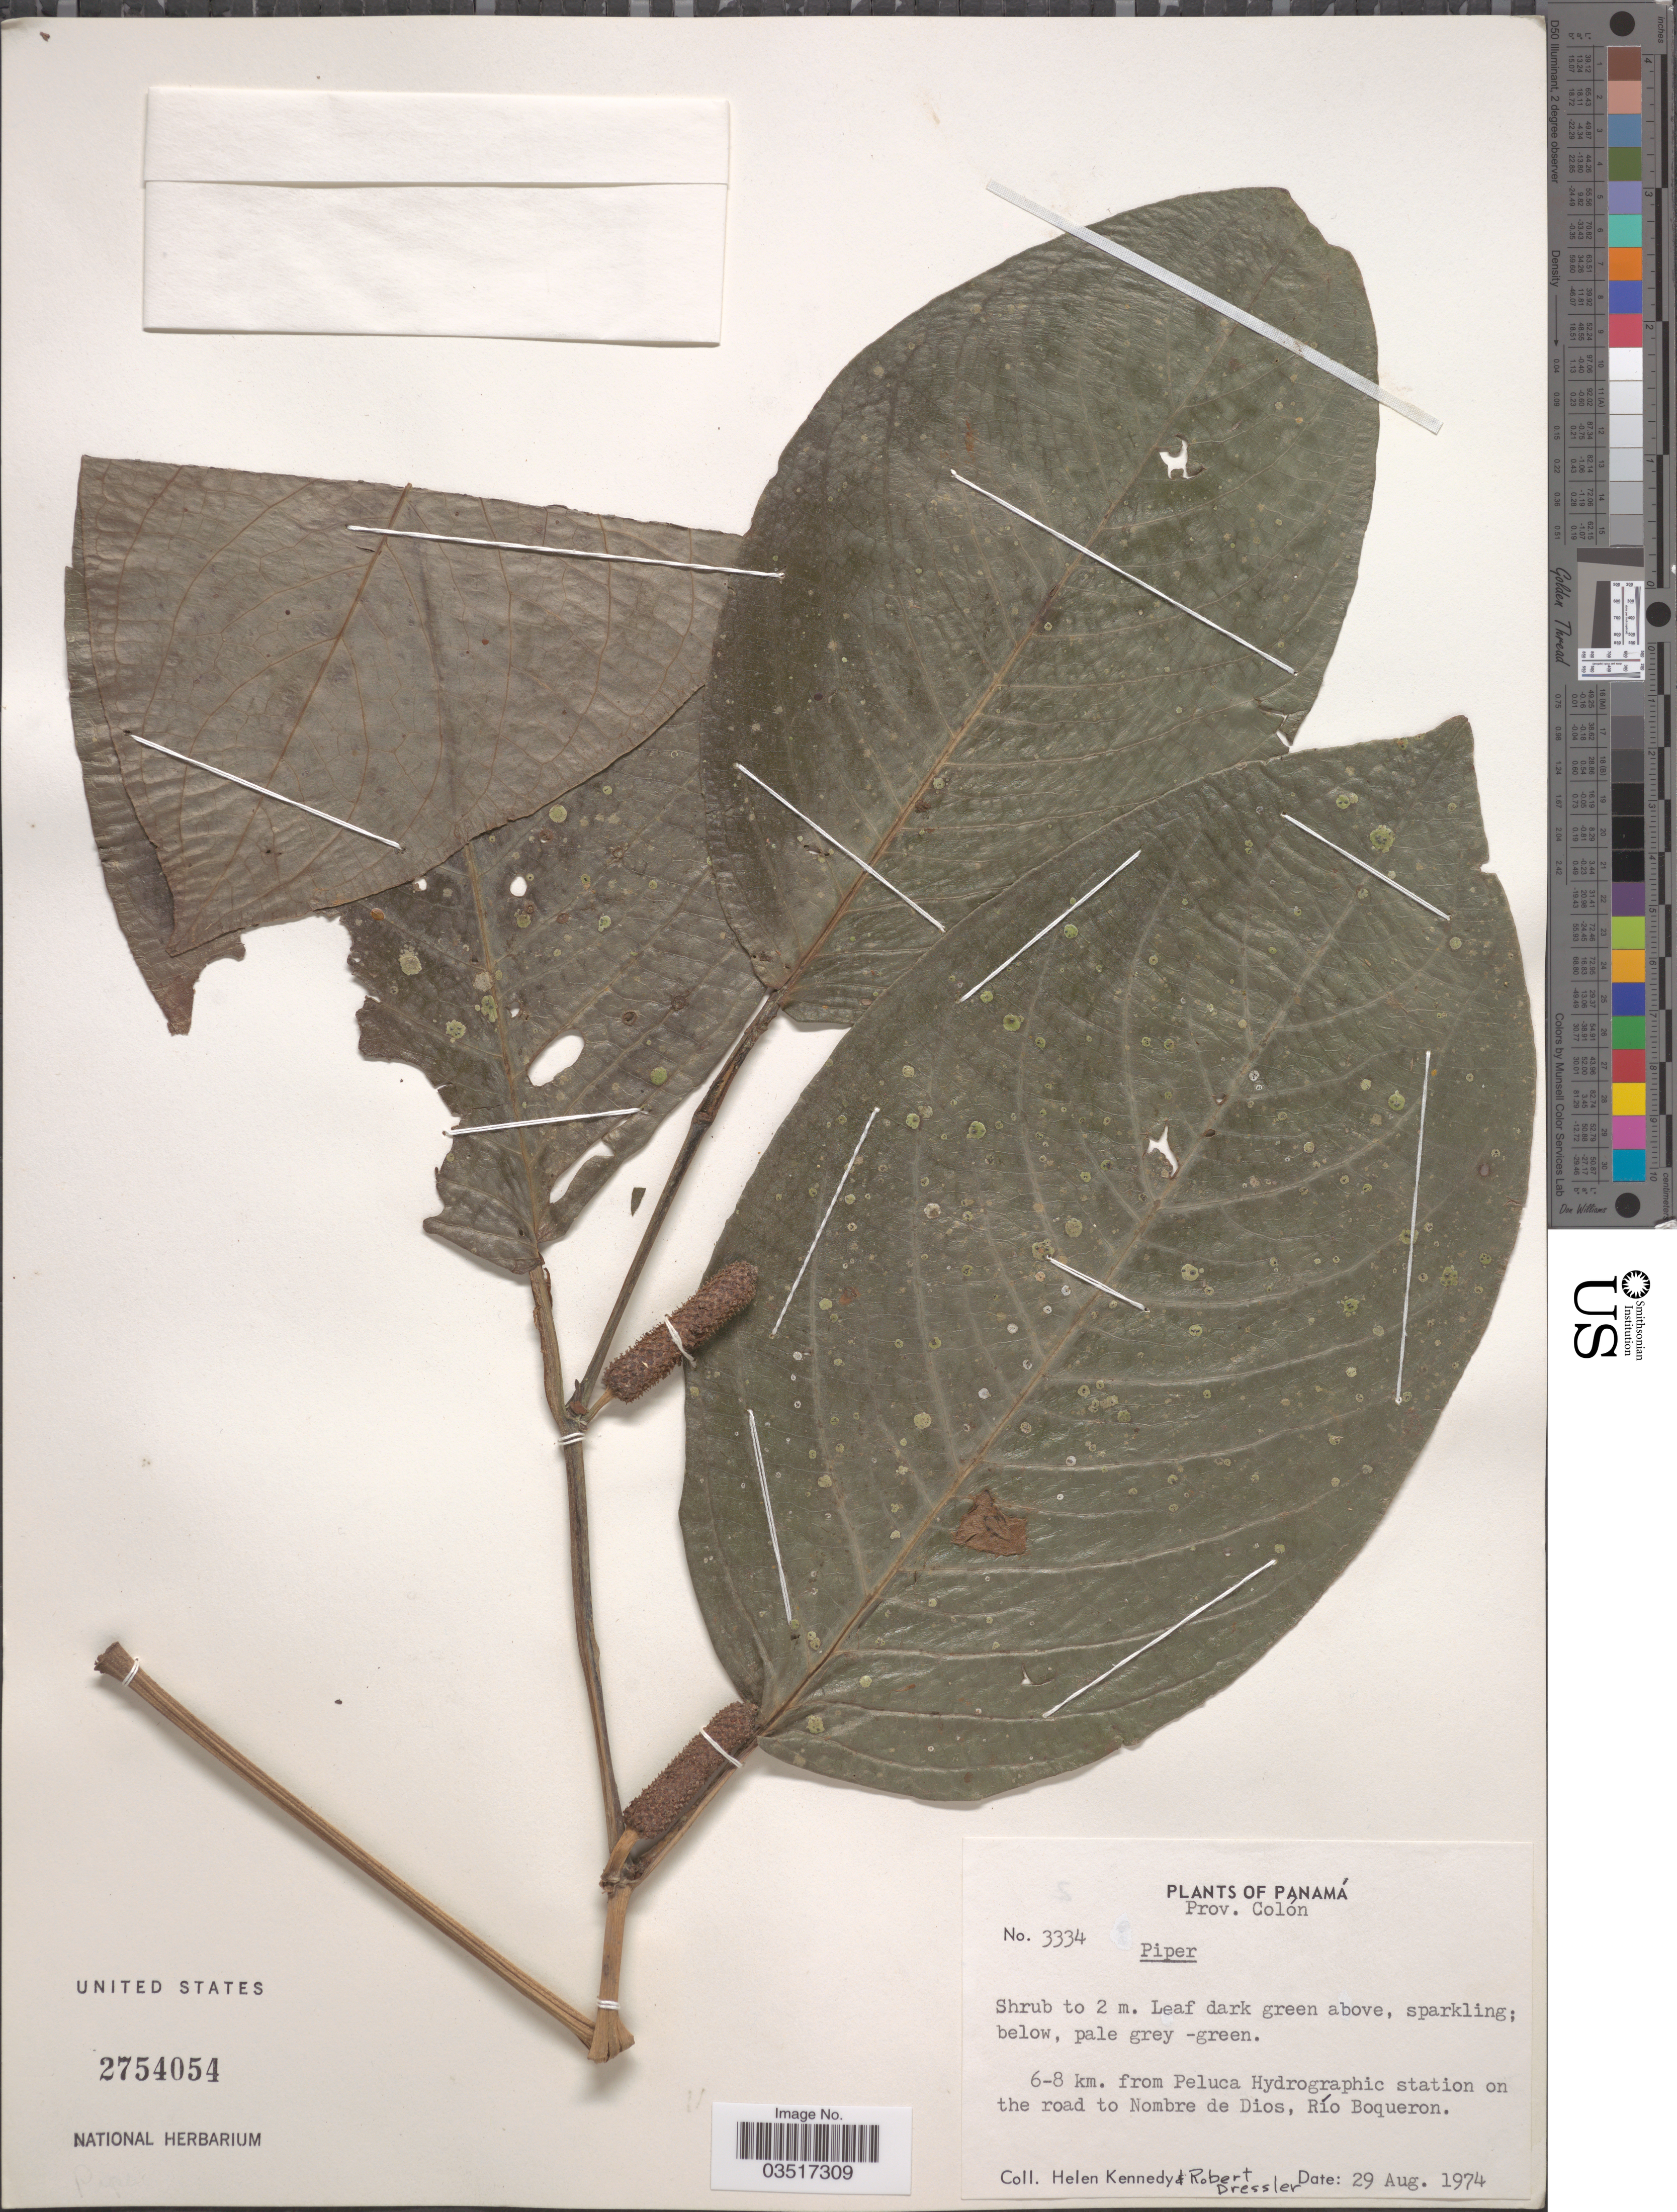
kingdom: Plantae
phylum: Tracheophyta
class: Magnoliopsida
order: Piperales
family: Piperaceae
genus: Piper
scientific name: Piper sp.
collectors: H. Kennedy & R. Dressler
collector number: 3334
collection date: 1974-08-29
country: Panama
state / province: Colón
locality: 6-8 km. from Peluca Hydrographic station on the road to Nombre de dios, Río Boqueron.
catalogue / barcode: US 2754054